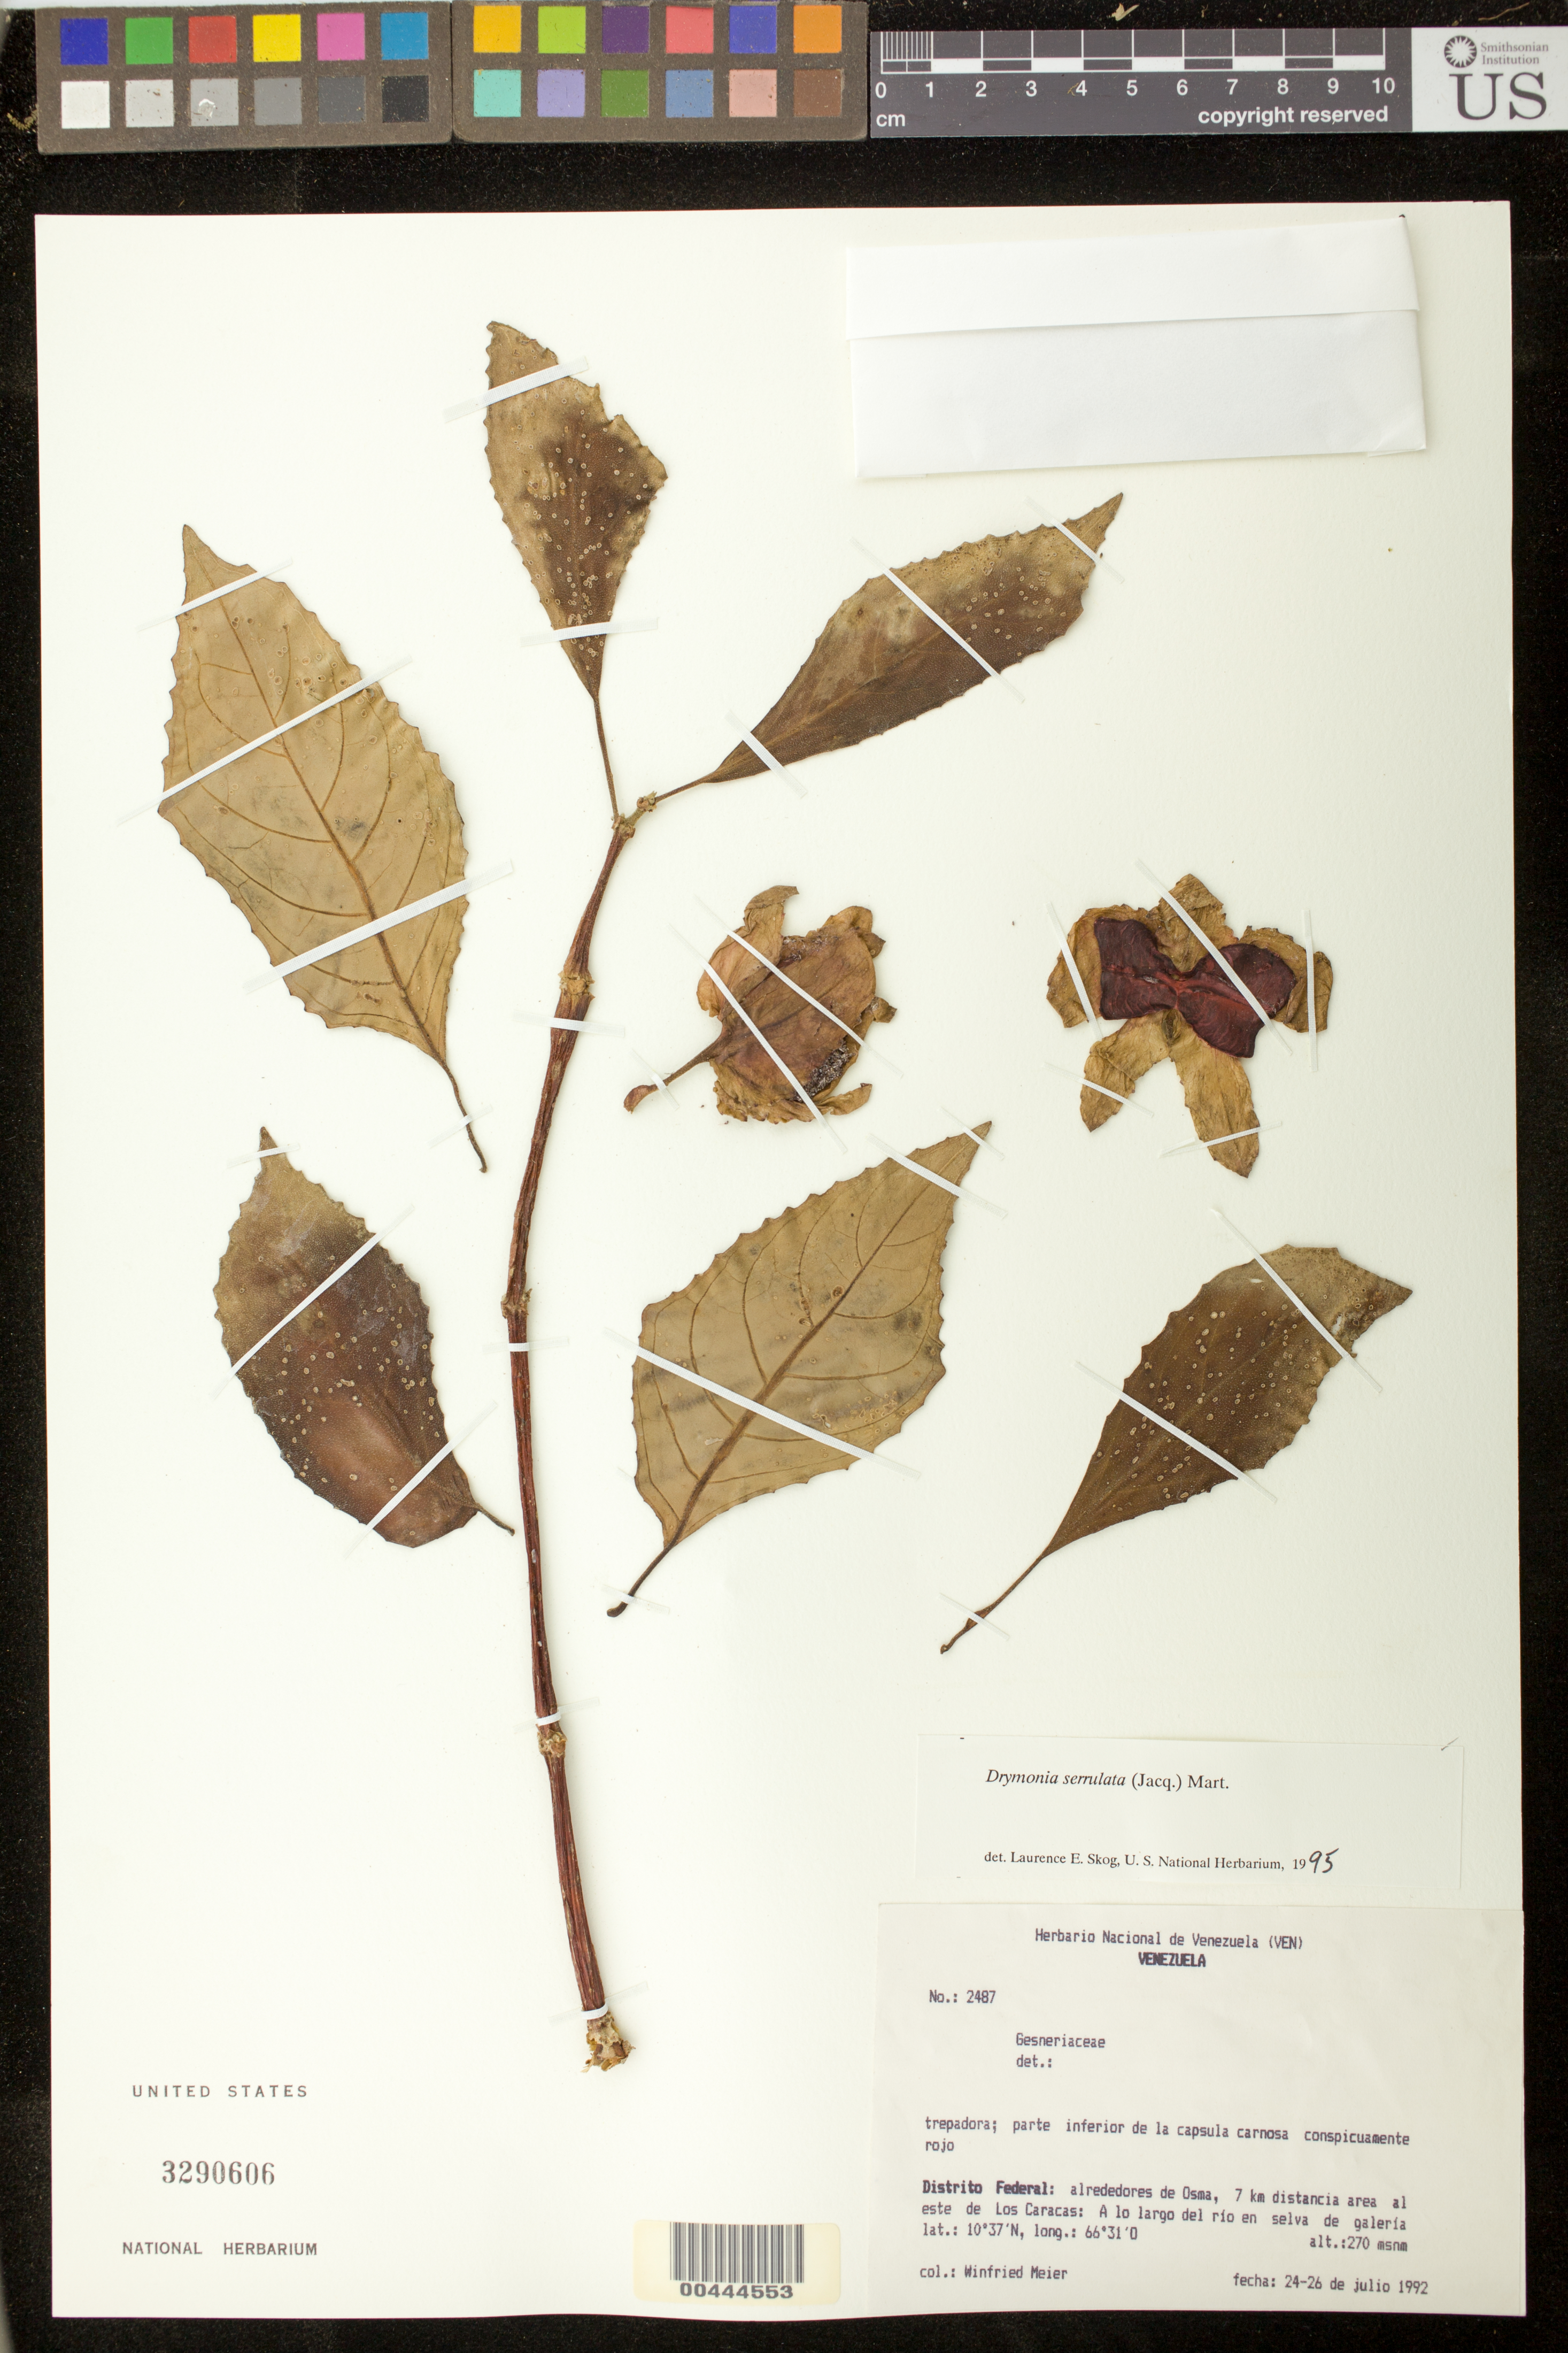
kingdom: Plantae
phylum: Tracheophyta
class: Magnoliopsida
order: Lamiales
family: Gesneriaceae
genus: Drymonia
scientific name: Drymonia serrulata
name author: (Jacq.) Mart.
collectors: W. Meier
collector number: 2487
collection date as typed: Jul 1992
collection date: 1992-07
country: Venezuela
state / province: Distrito Federal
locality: Los Caracas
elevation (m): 270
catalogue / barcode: US 3290606